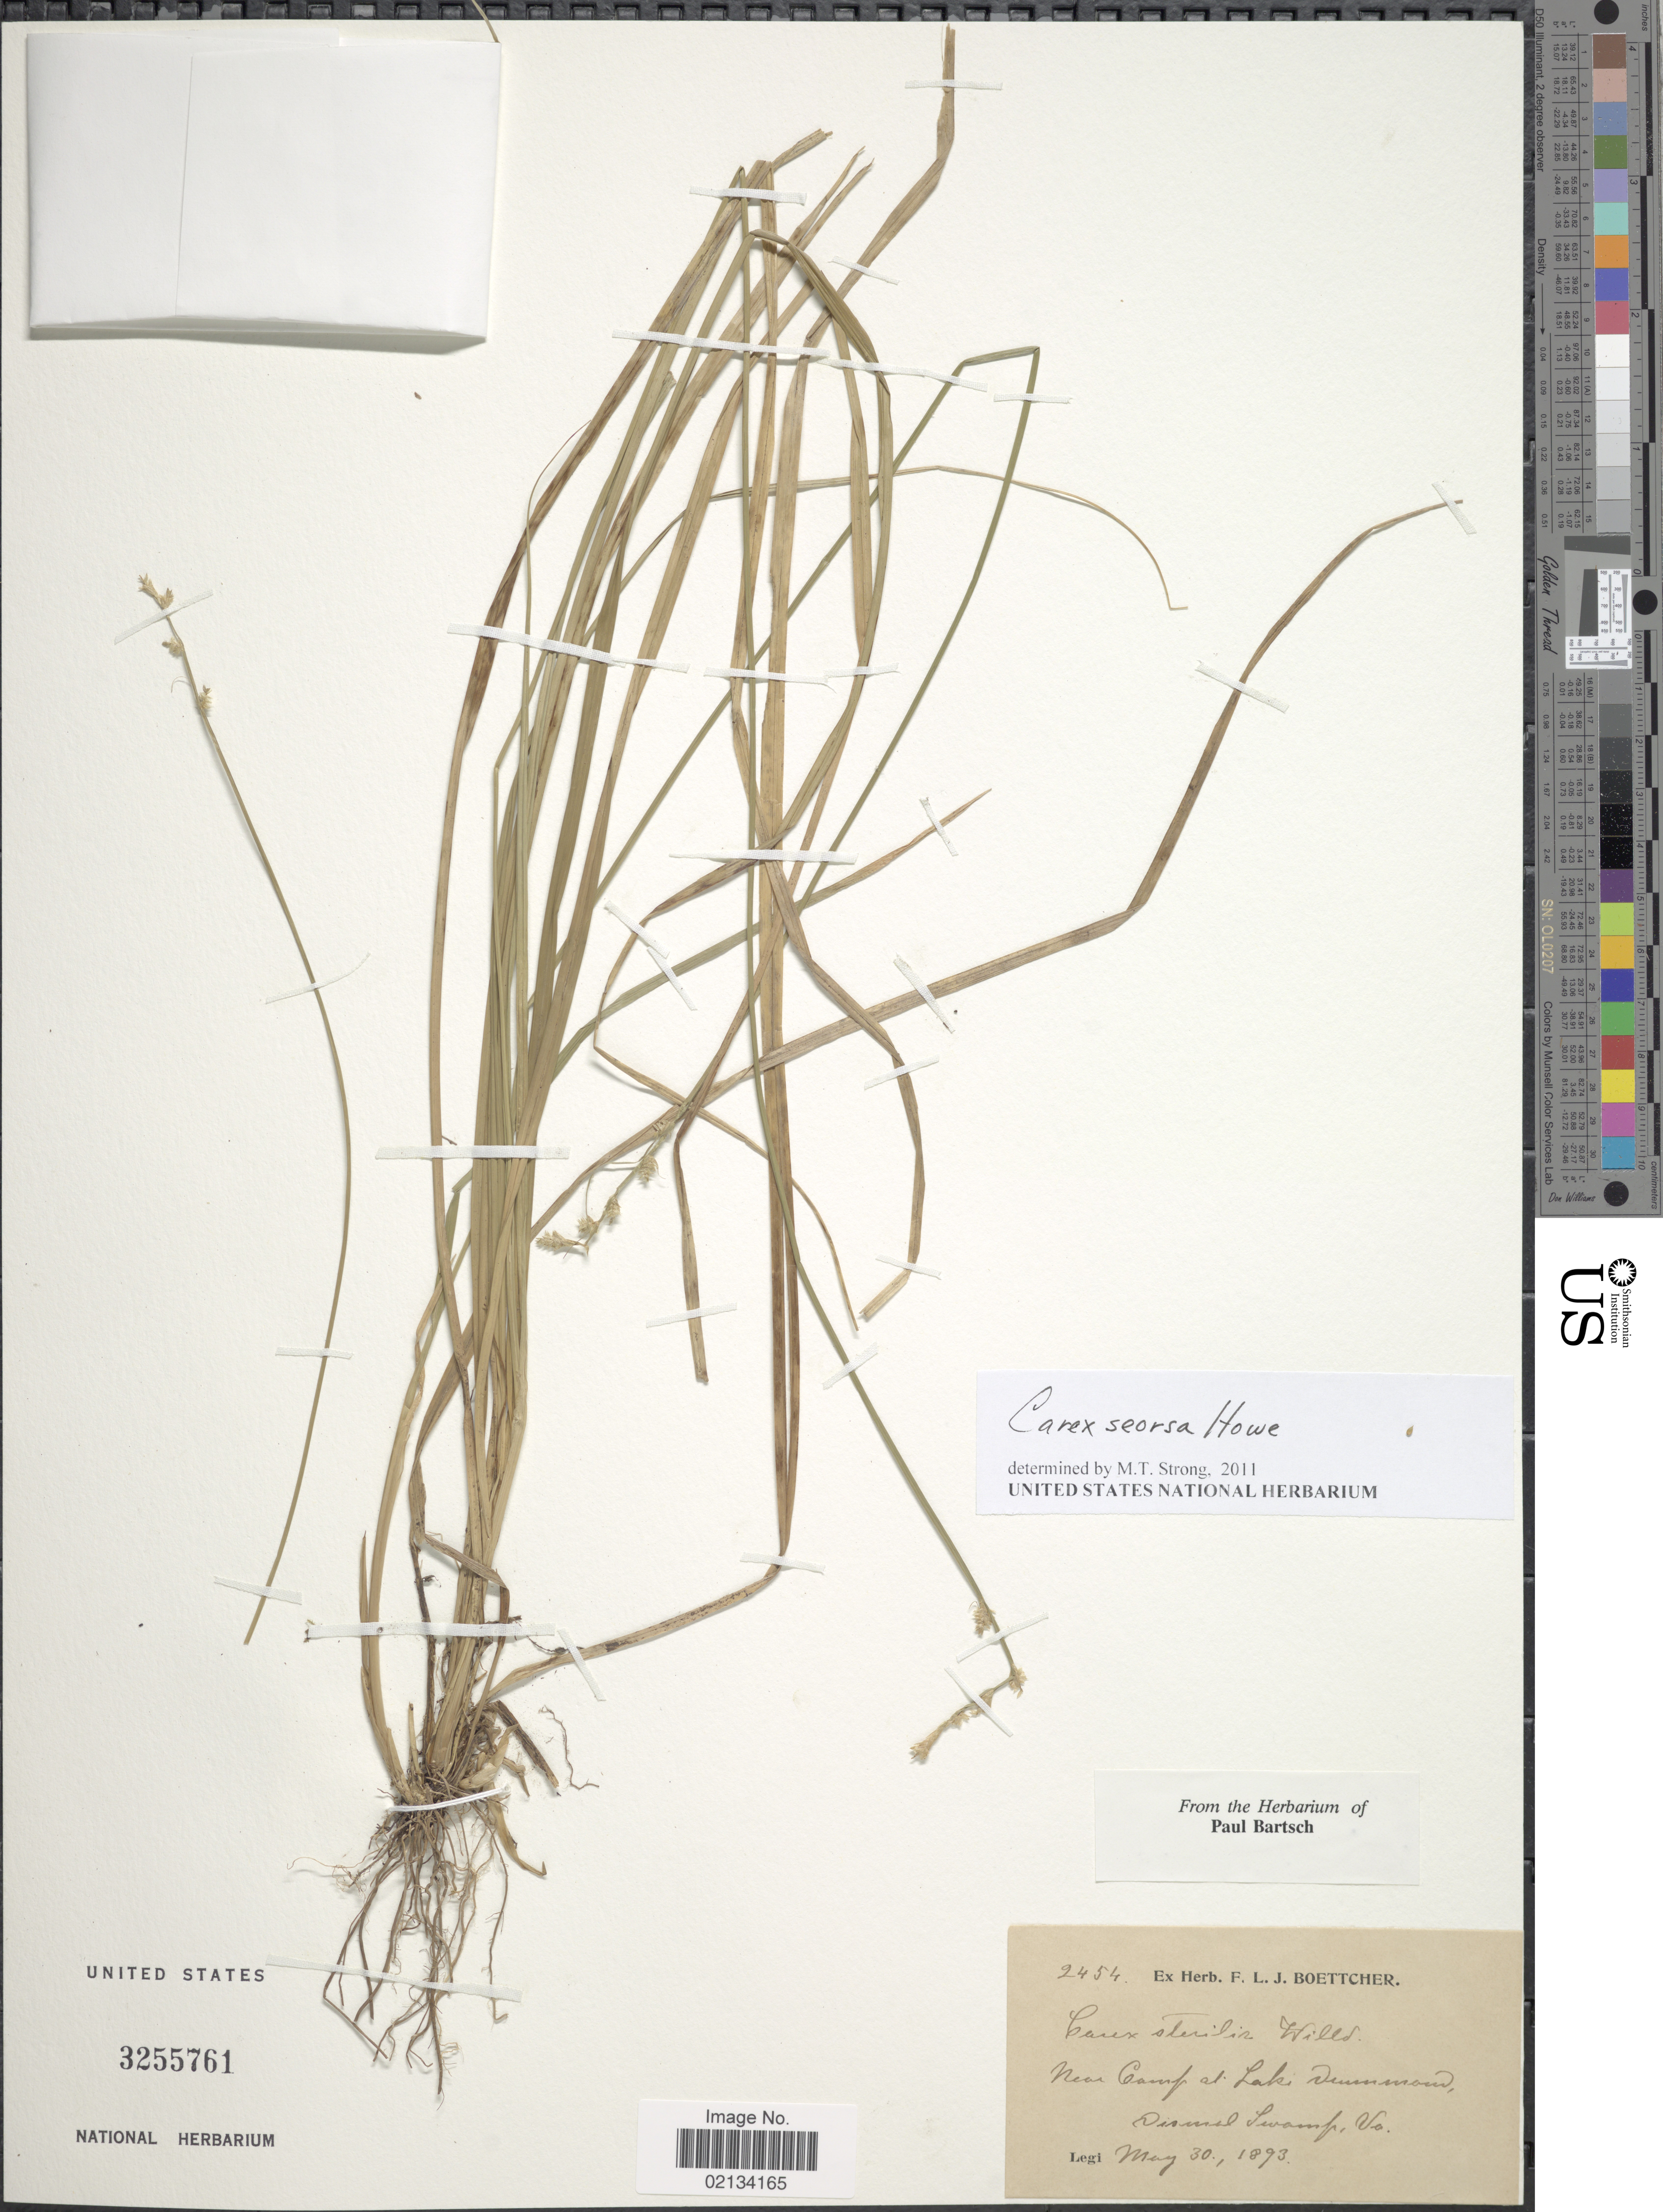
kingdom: Plantae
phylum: Tracheophyta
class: Liliopsida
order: Poales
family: Cyperaceae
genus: Carex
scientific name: Carex seorsa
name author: Howe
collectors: ex herb. F. L. J. Boettcher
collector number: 2454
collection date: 1893-05-30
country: United States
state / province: Virginia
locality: Near Camp at Lake Drummond, Dismal Swamp, Va.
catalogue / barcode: US 3255761